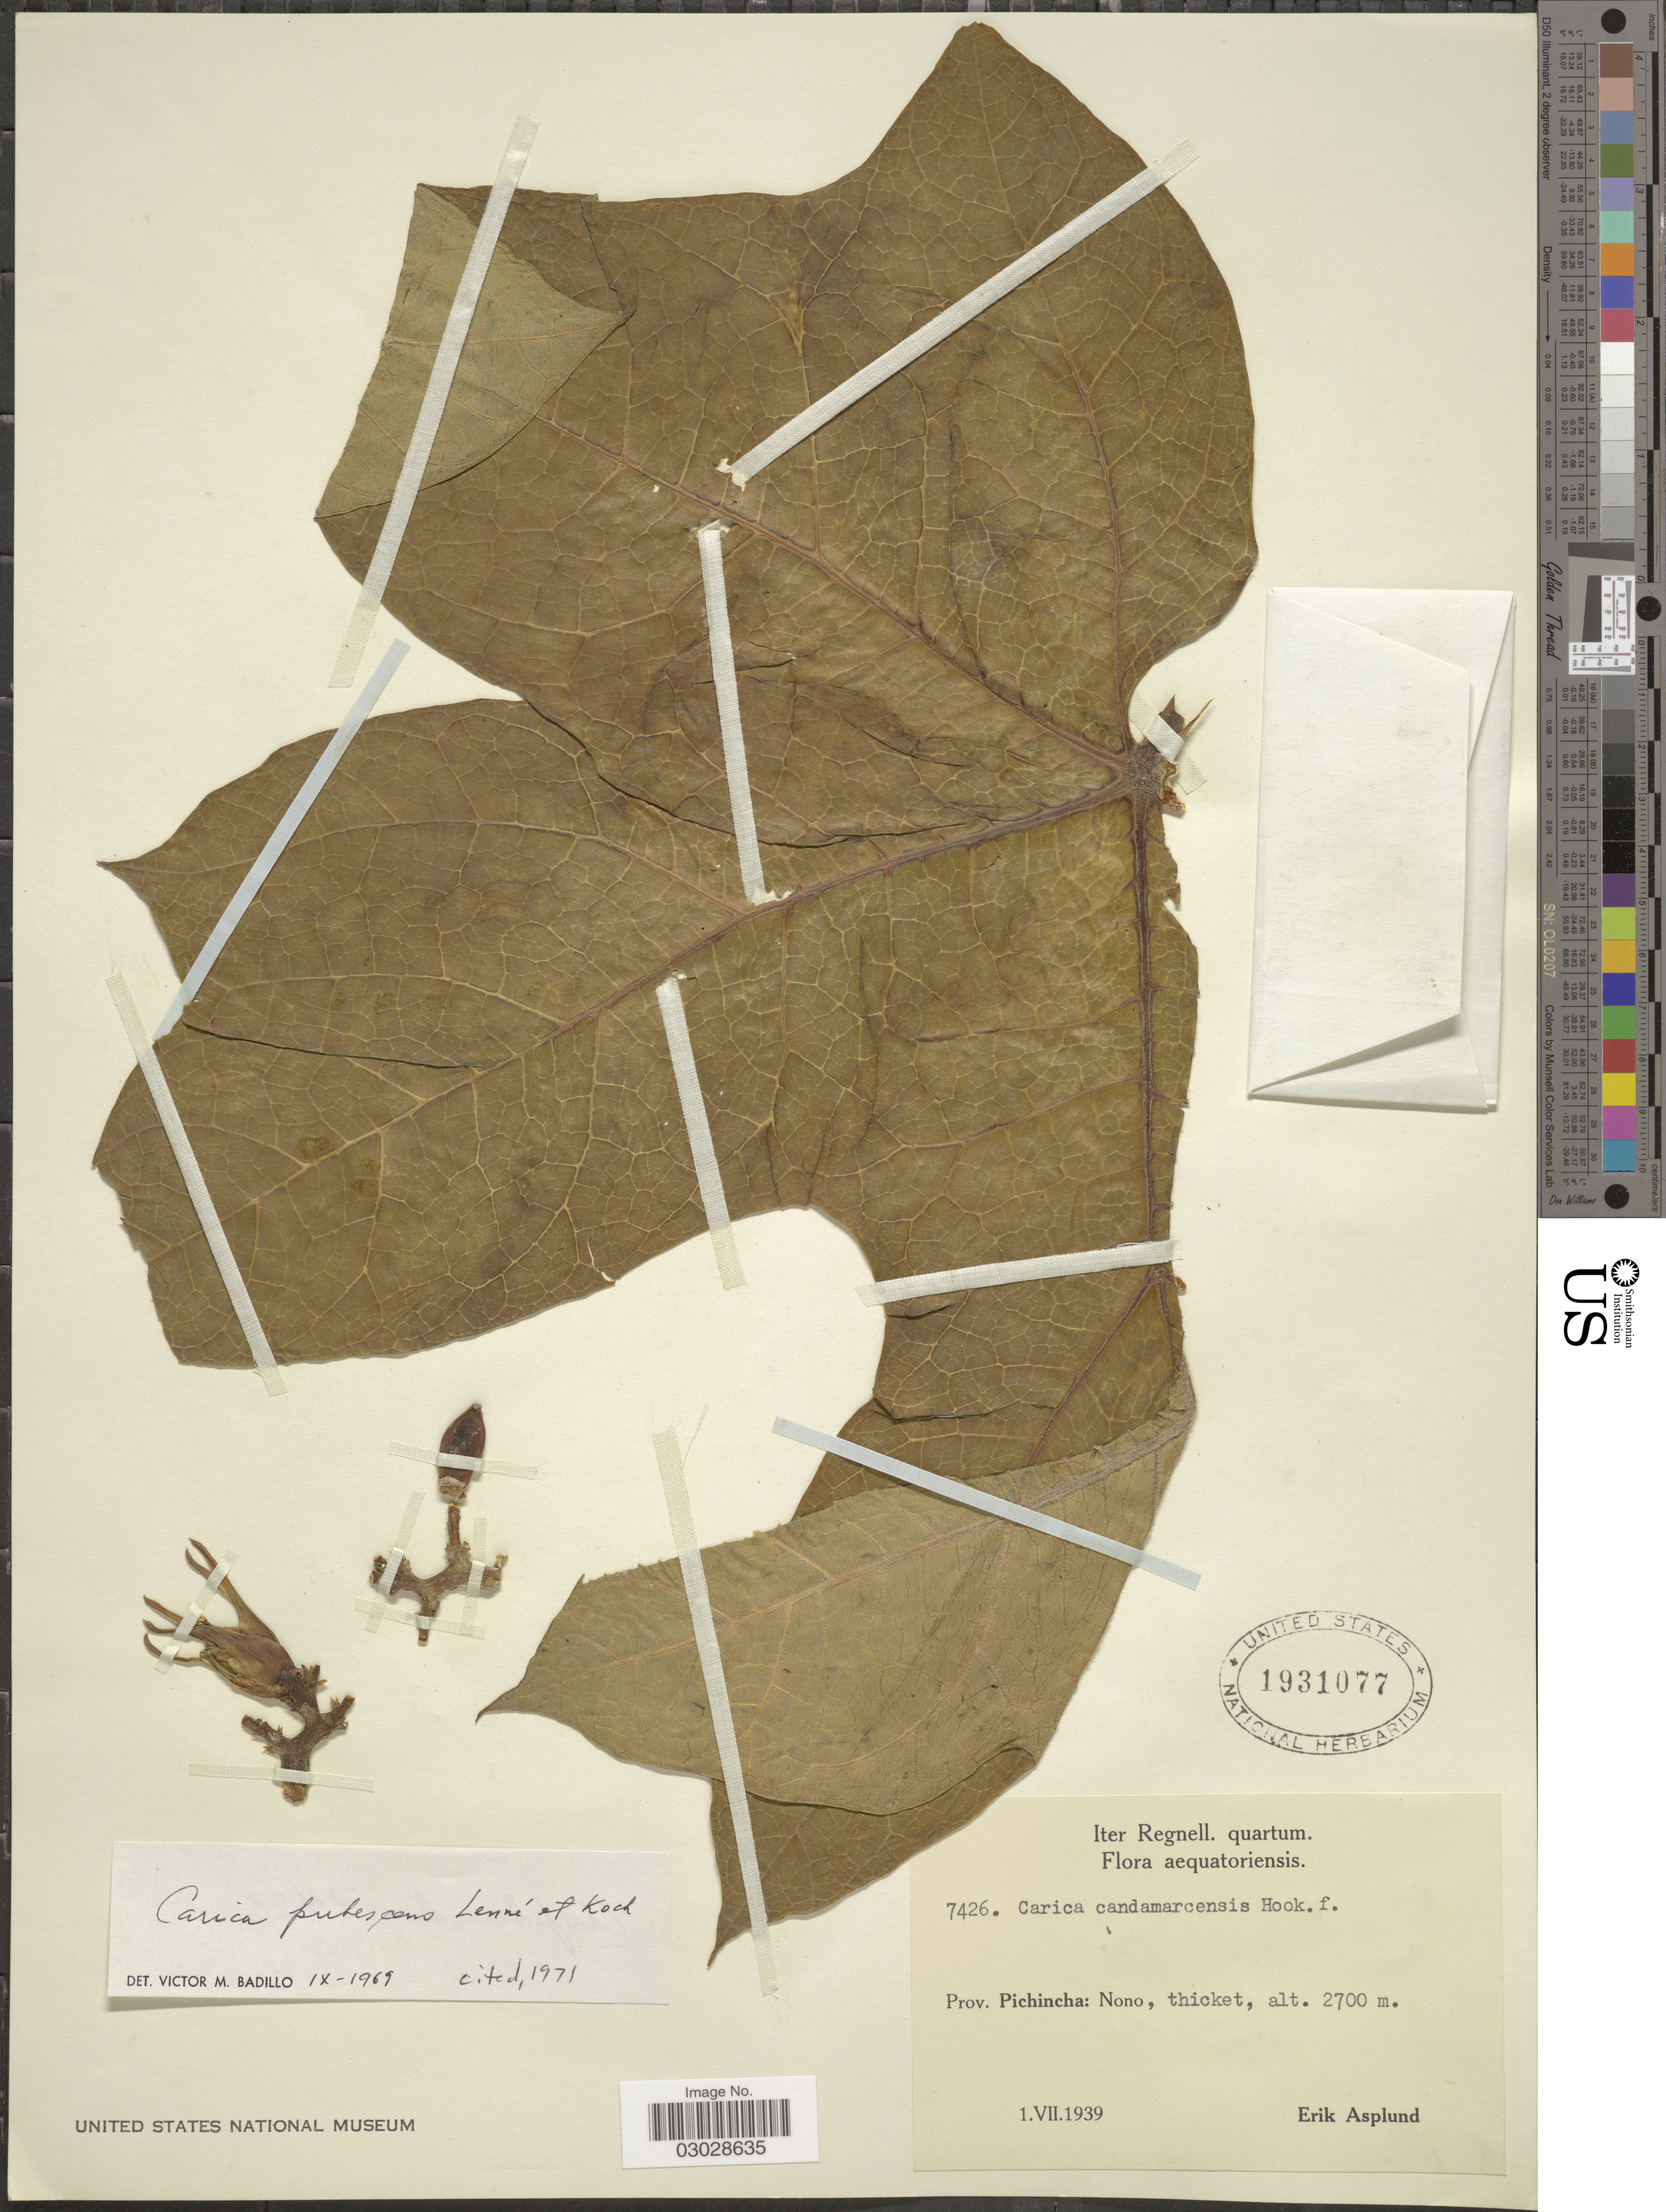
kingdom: Plantae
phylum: Tracheophyta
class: Magnoliopsida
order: Brassicales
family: Caricaceae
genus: Vasconcellea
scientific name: Vasconcellea pubescens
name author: A. DC.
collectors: E. Asplund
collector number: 7426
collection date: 1939-07-01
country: Ecuador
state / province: Pichincha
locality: Nono, thicket.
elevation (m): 2700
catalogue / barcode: US 1931077